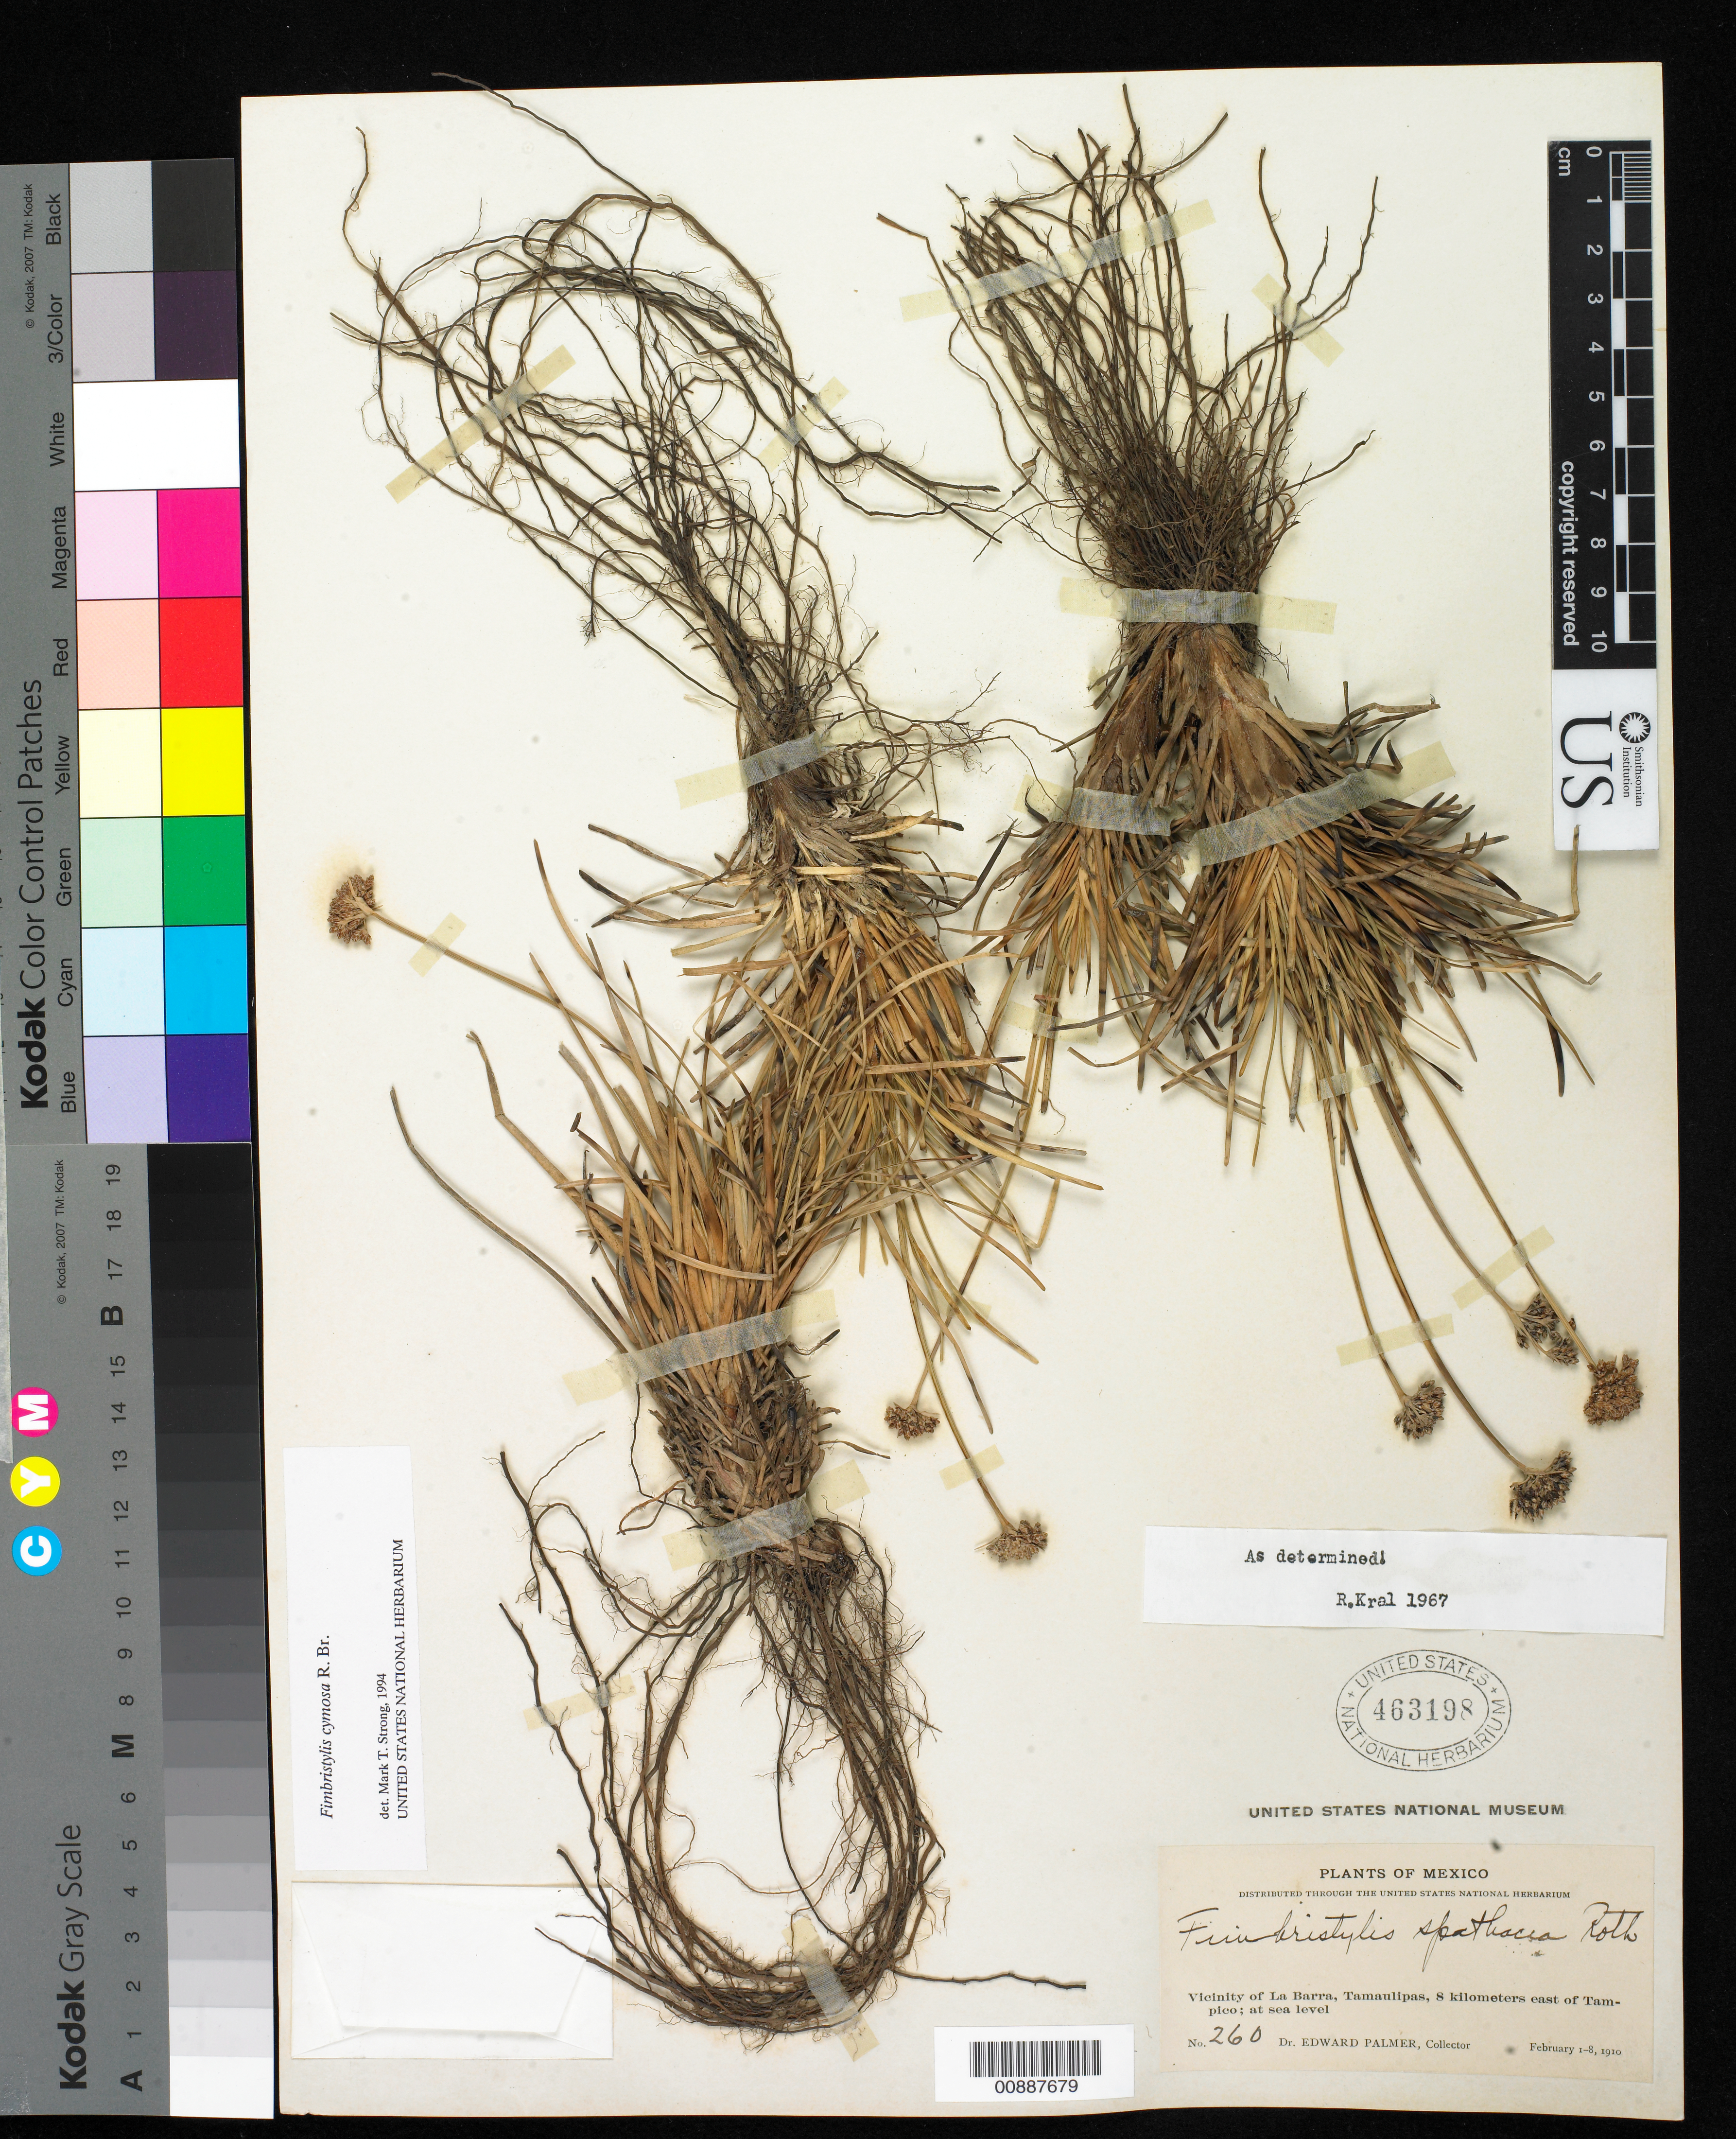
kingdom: Plantae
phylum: Tracheophyta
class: Liliopsida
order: Poales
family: Cyperaceae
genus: Fimbristylis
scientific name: Fimbristylis cymosa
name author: R. Br.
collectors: E. Palmer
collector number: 260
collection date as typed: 01 Feb 1910 to 08 Feb 1910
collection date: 1910-02-01/1910-02-08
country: Mexico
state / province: Tamaulipas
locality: Vicinity of La Barra, 8 Kilometers east of Tampico.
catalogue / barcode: US 463198